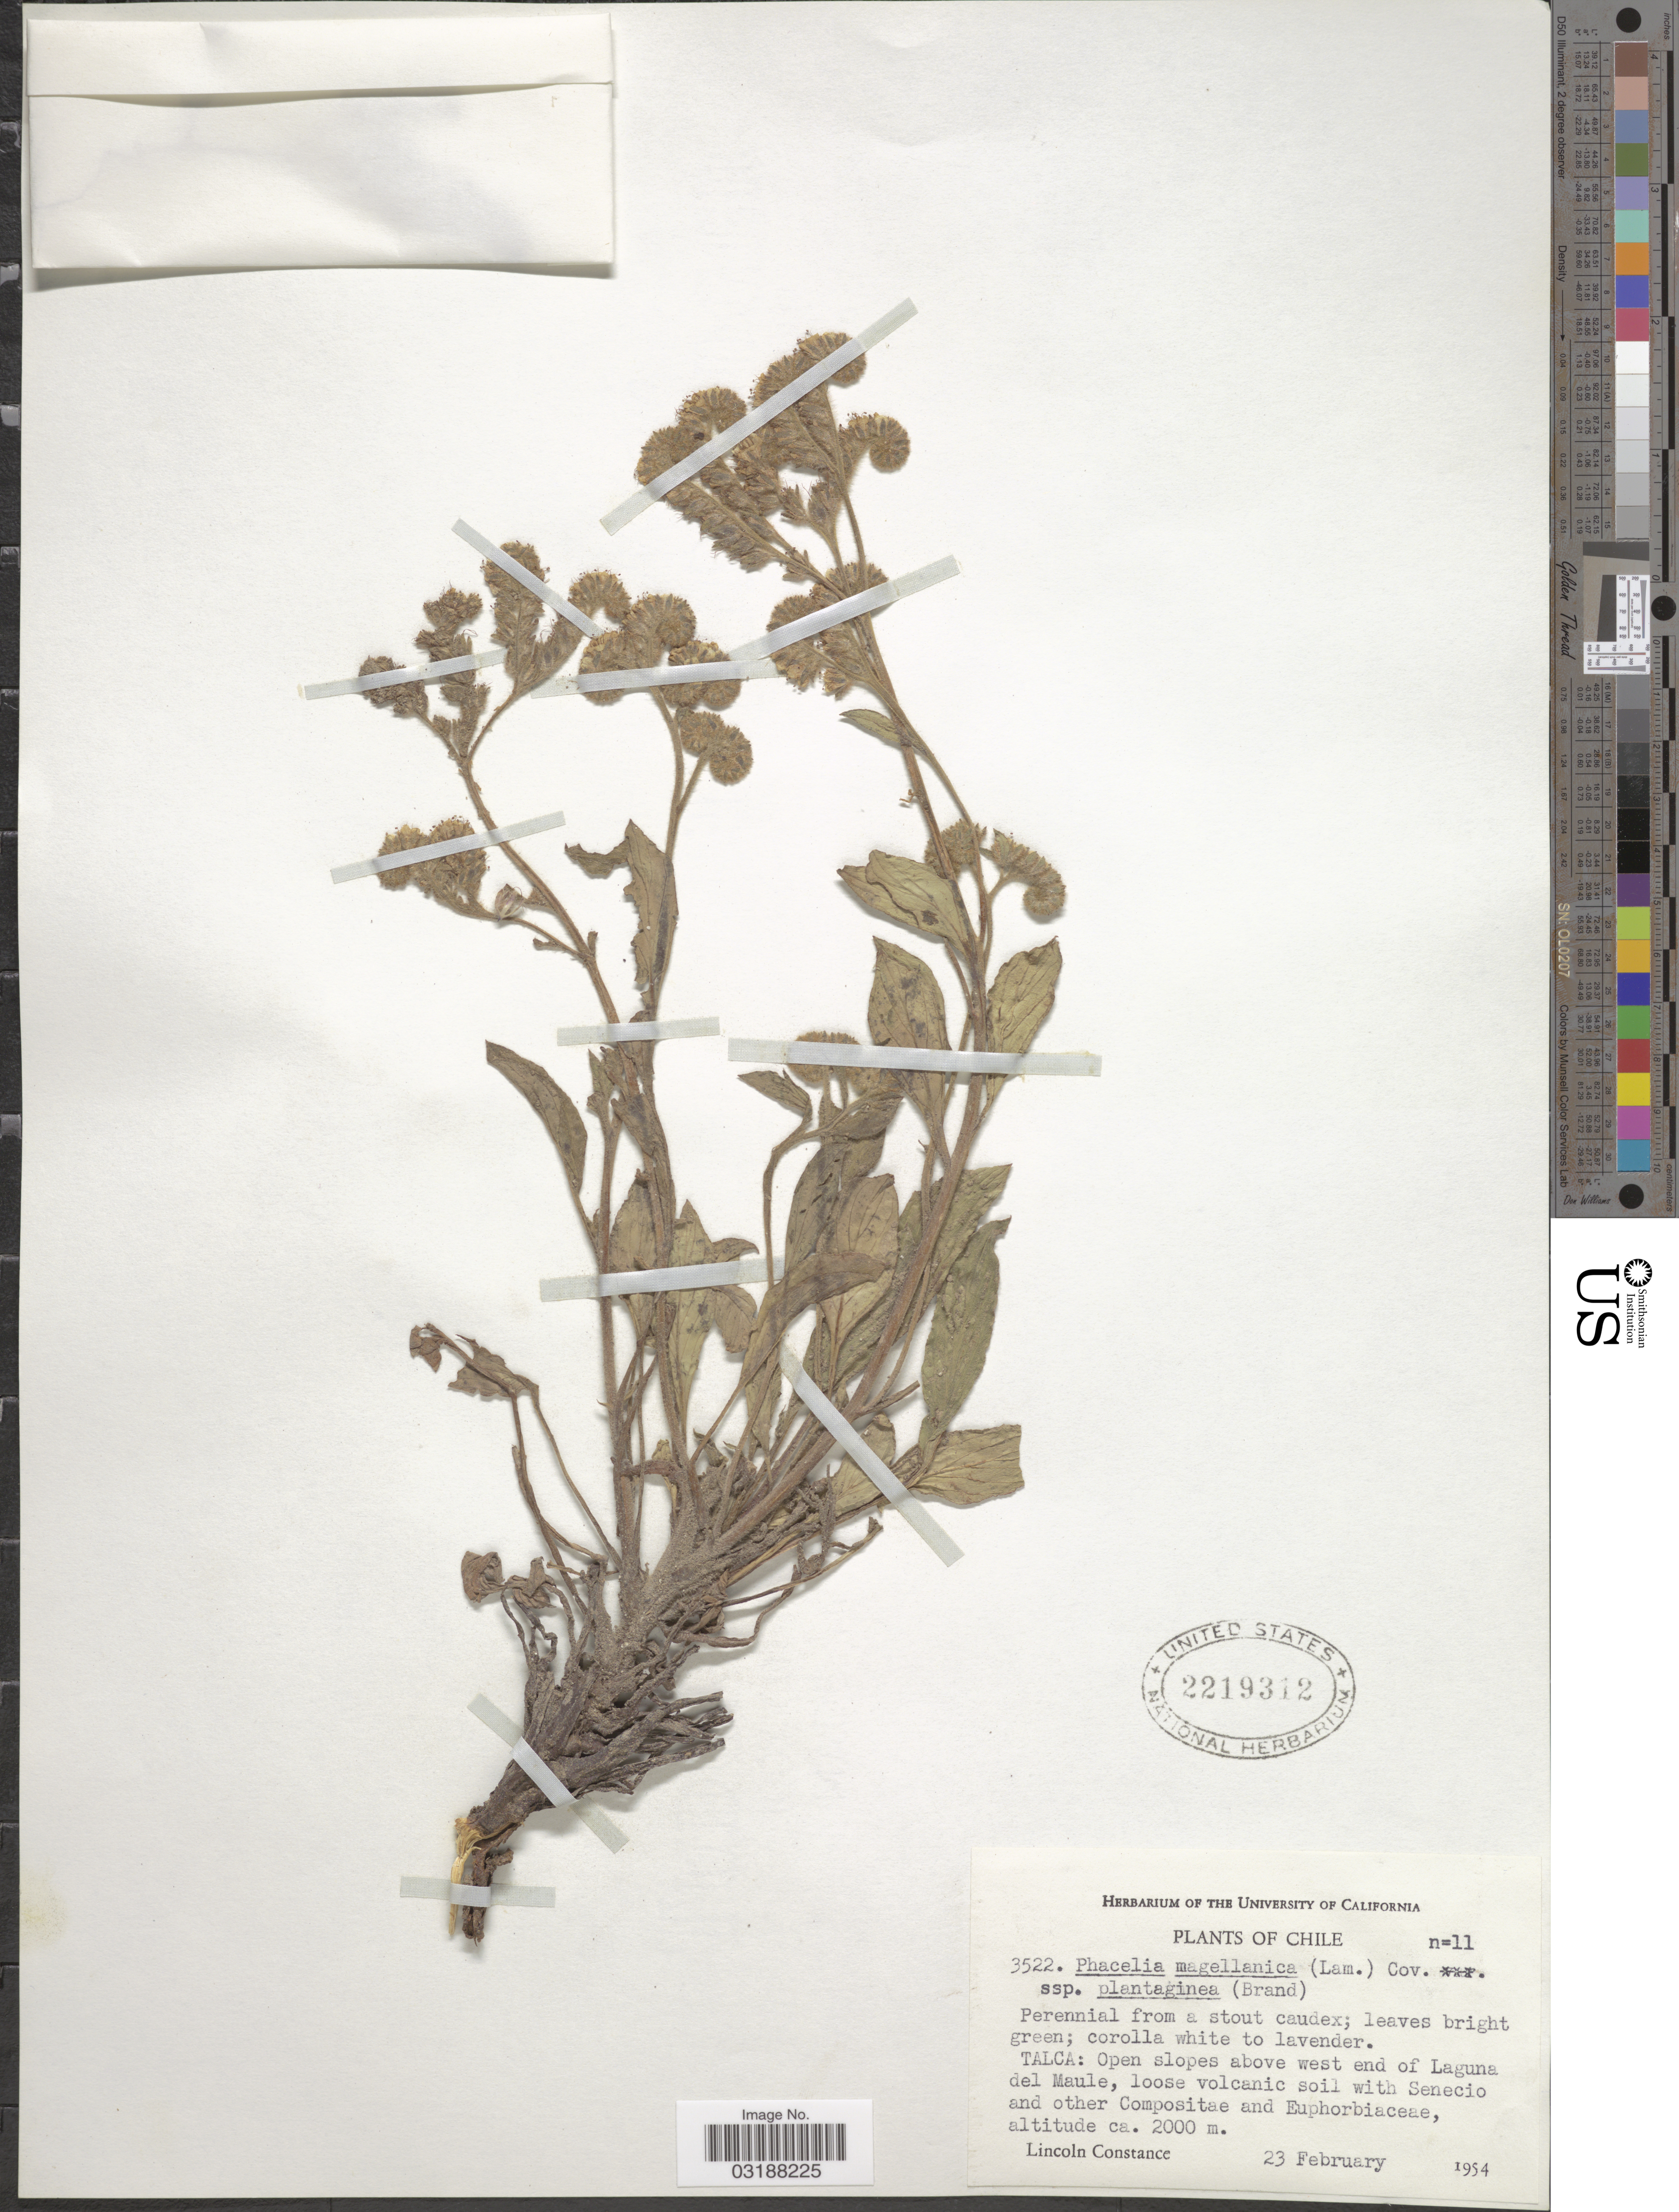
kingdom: Plantae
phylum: Tracheophyta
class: Magnoliopsida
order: Boraginales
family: Hydrophyllaceae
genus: Phacelia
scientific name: Phacelia magellanica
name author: (Lam.) Coville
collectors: L. Constance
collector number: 3522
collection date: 1954-02-23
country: Chile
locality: Talca: Open slopes above west end of Laguna del Maule.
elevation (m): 2000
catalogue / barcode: US 2219312